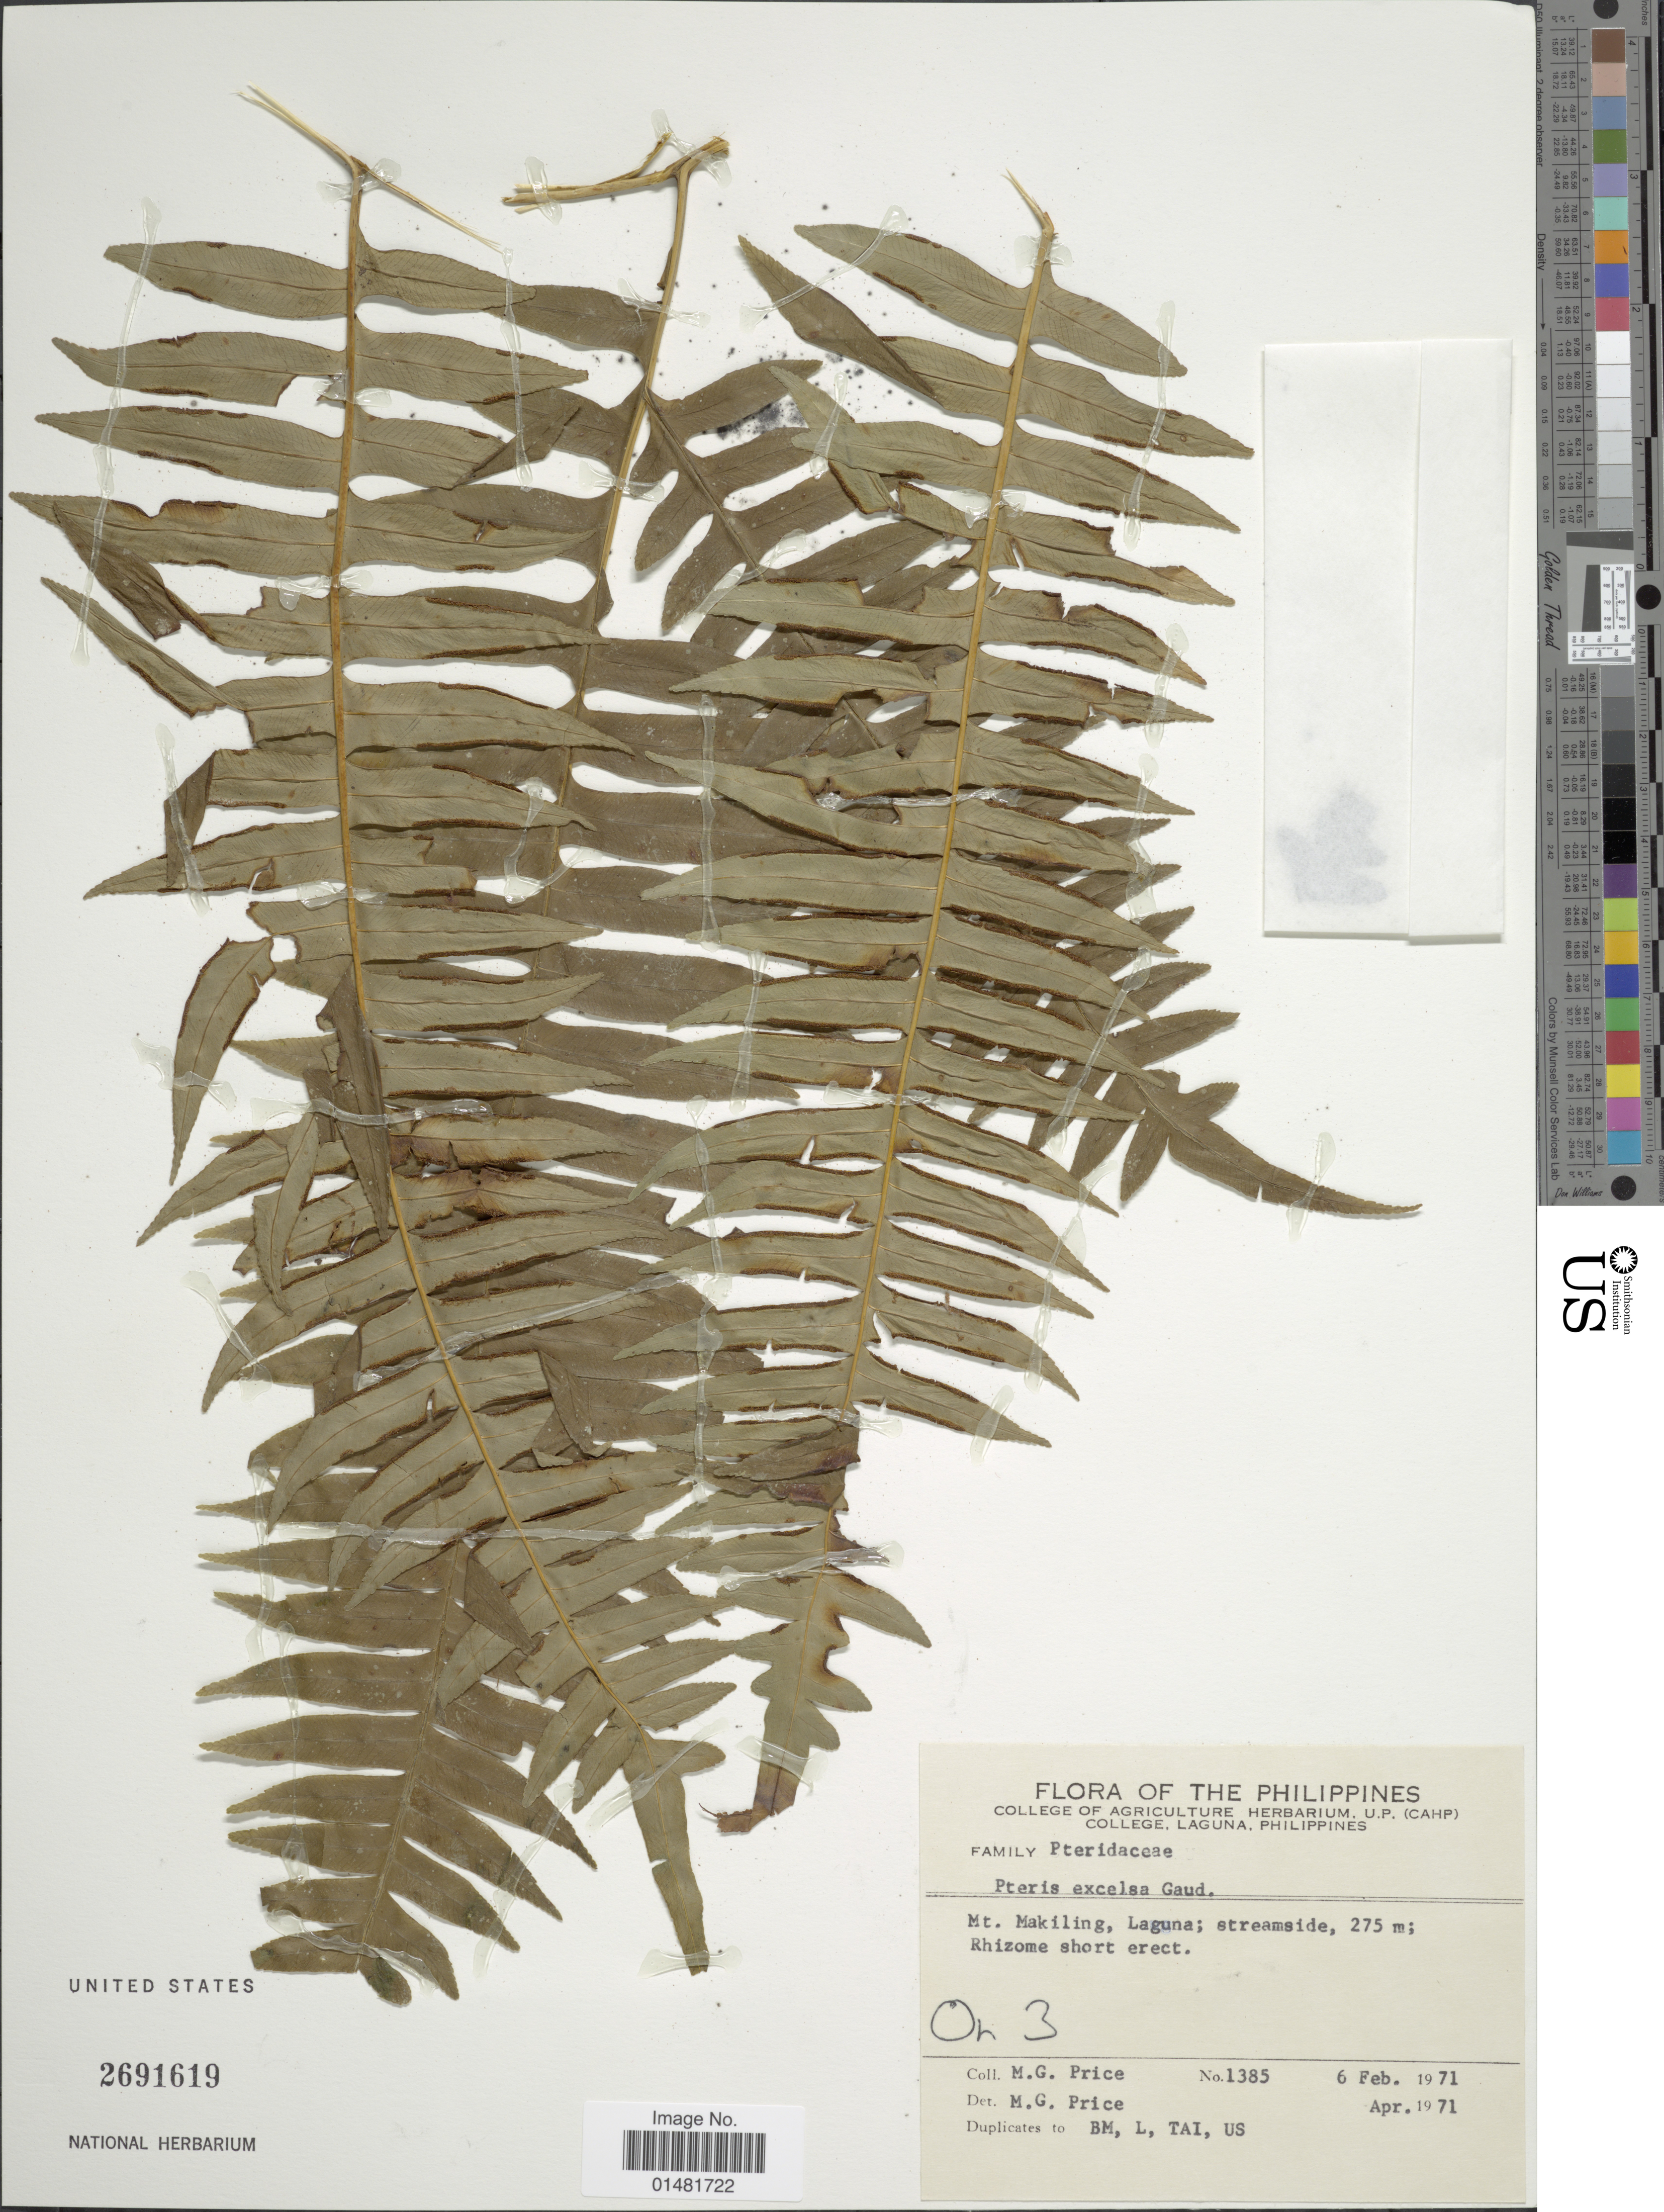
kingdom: Plantae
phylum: Tracheophyta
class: Polypodiopsida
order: Polypodiales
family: Pteridaceae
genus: Pteris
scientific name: Pteris excelsa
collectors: M. G. Price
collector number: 1385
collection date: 1971-02-06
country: Philippines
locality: Mt. Makiling, Laguna; streamside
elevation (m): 275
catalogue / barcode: US 2691619